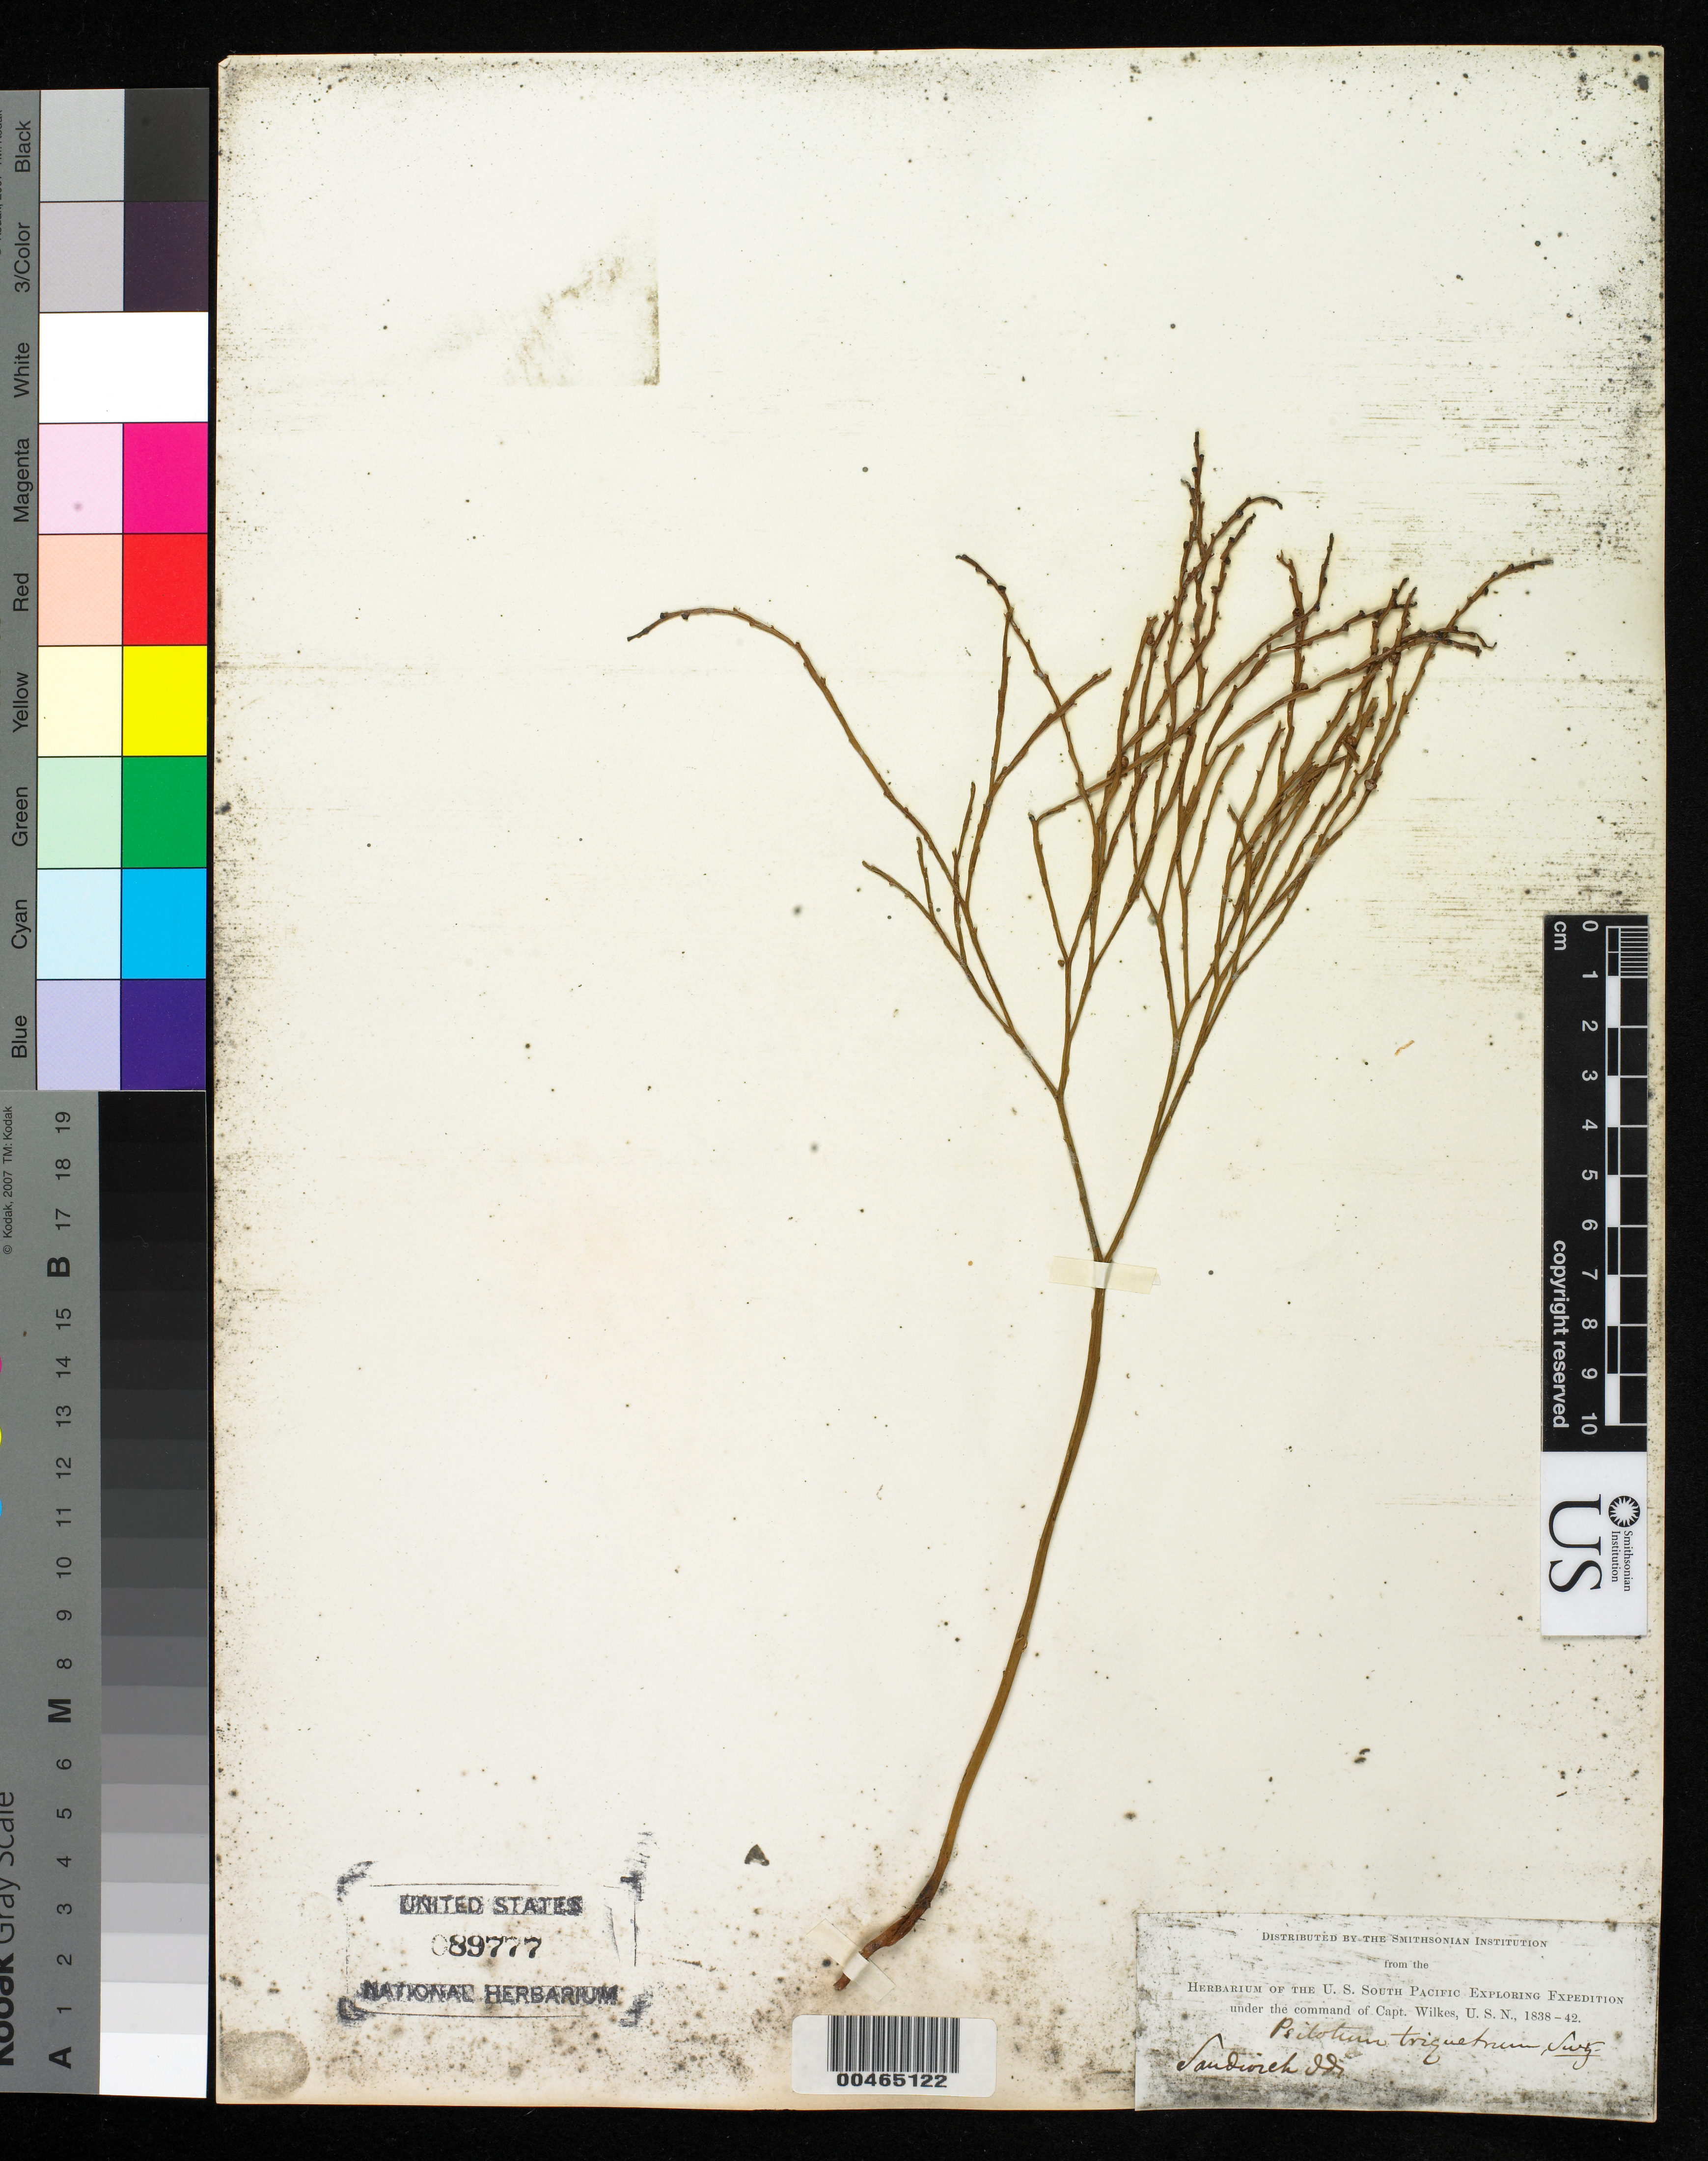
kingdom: Plantae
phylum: Tracheophyta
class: Polypodiopsida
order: Psilotales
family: Psilotaceae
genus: Psilotum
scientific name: Psilotum nudum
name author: (L.) P. Beauv.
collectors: Wilkes Explor. Exped.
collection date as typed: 1838 to -- --- 1842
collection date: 1838/1842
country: United States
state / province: Hawaii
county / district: Hawaii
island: Hawaii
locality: Sandwich Islands, Hawaii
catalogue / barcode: US 89777